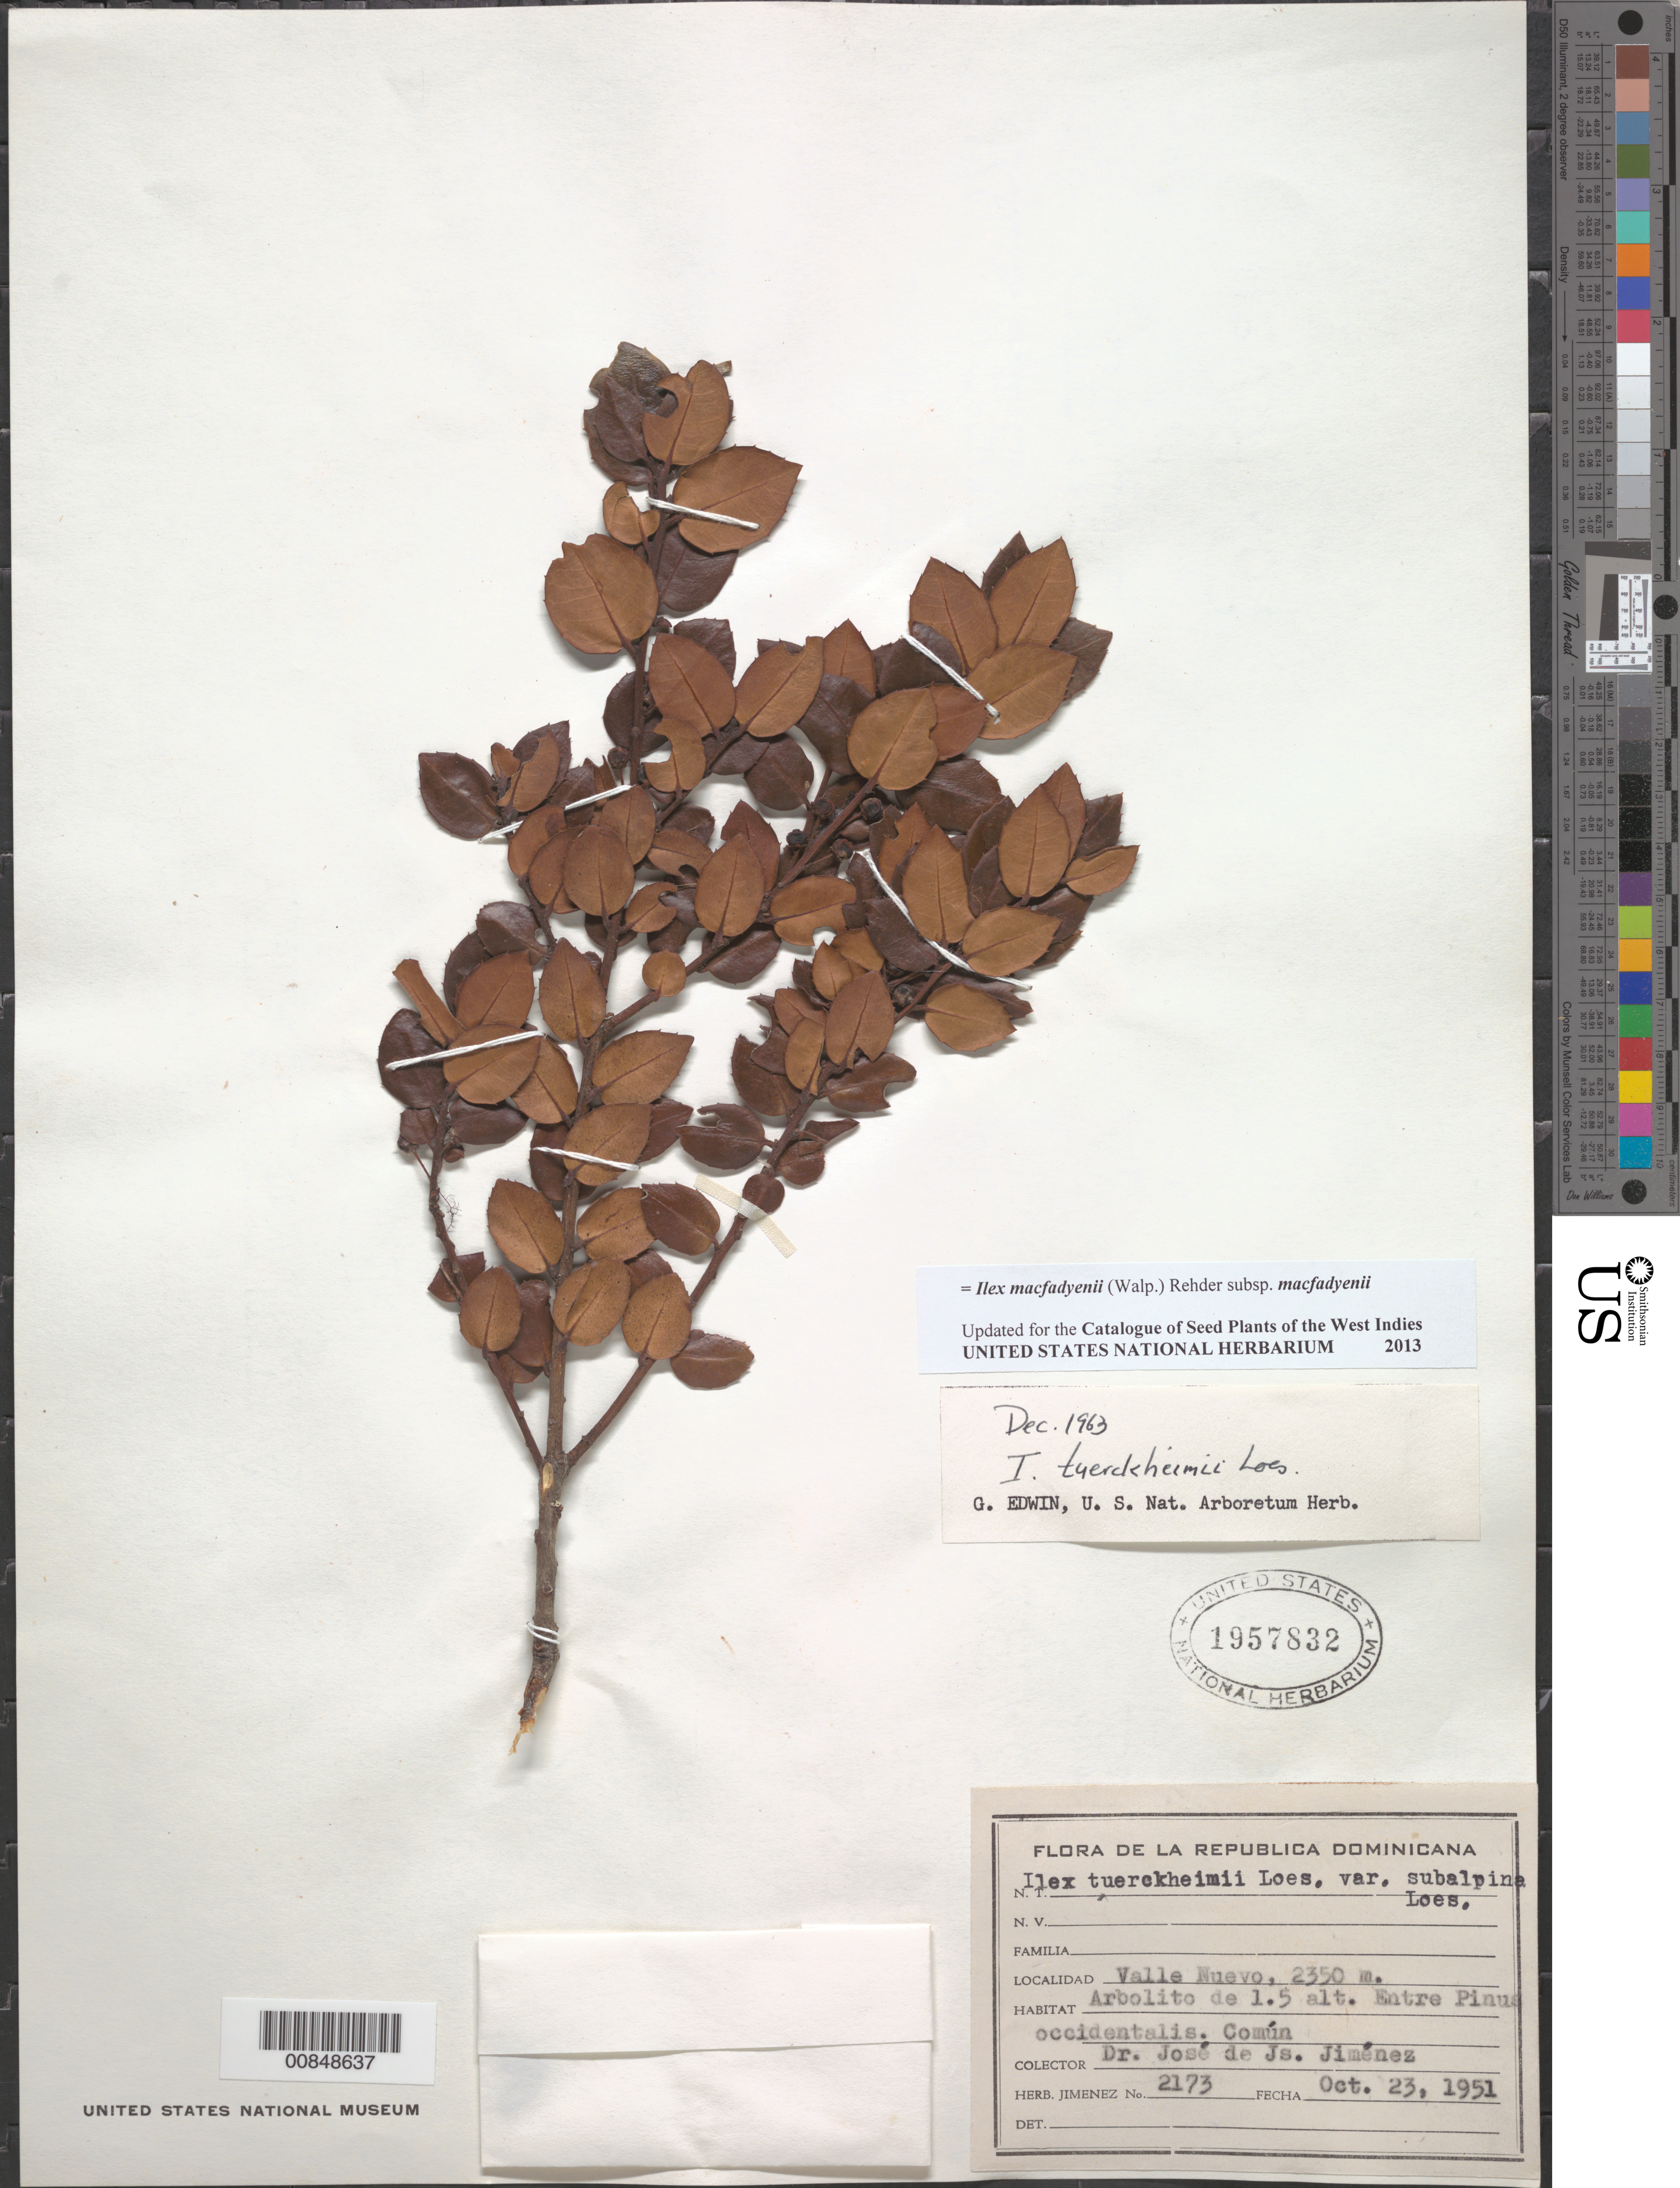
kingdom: Plantae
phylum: Tracheophyta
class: Magnoliopsida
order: Aquifoliales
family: Aquifoliaceae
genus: Ilex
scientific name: Ilex macfadyenii subsp. macfadyenii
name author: (Walp.) Rehder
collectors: J. J. Jiménez Almonte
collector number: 2173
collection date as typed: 23 Oct 1951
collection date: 1951-10-23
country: Dominican Republic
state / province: La Vega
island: Hispaniola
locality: Valle Nuevo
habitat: Entre Pinus occidentalis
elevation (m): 2350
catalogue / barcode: US 1957832